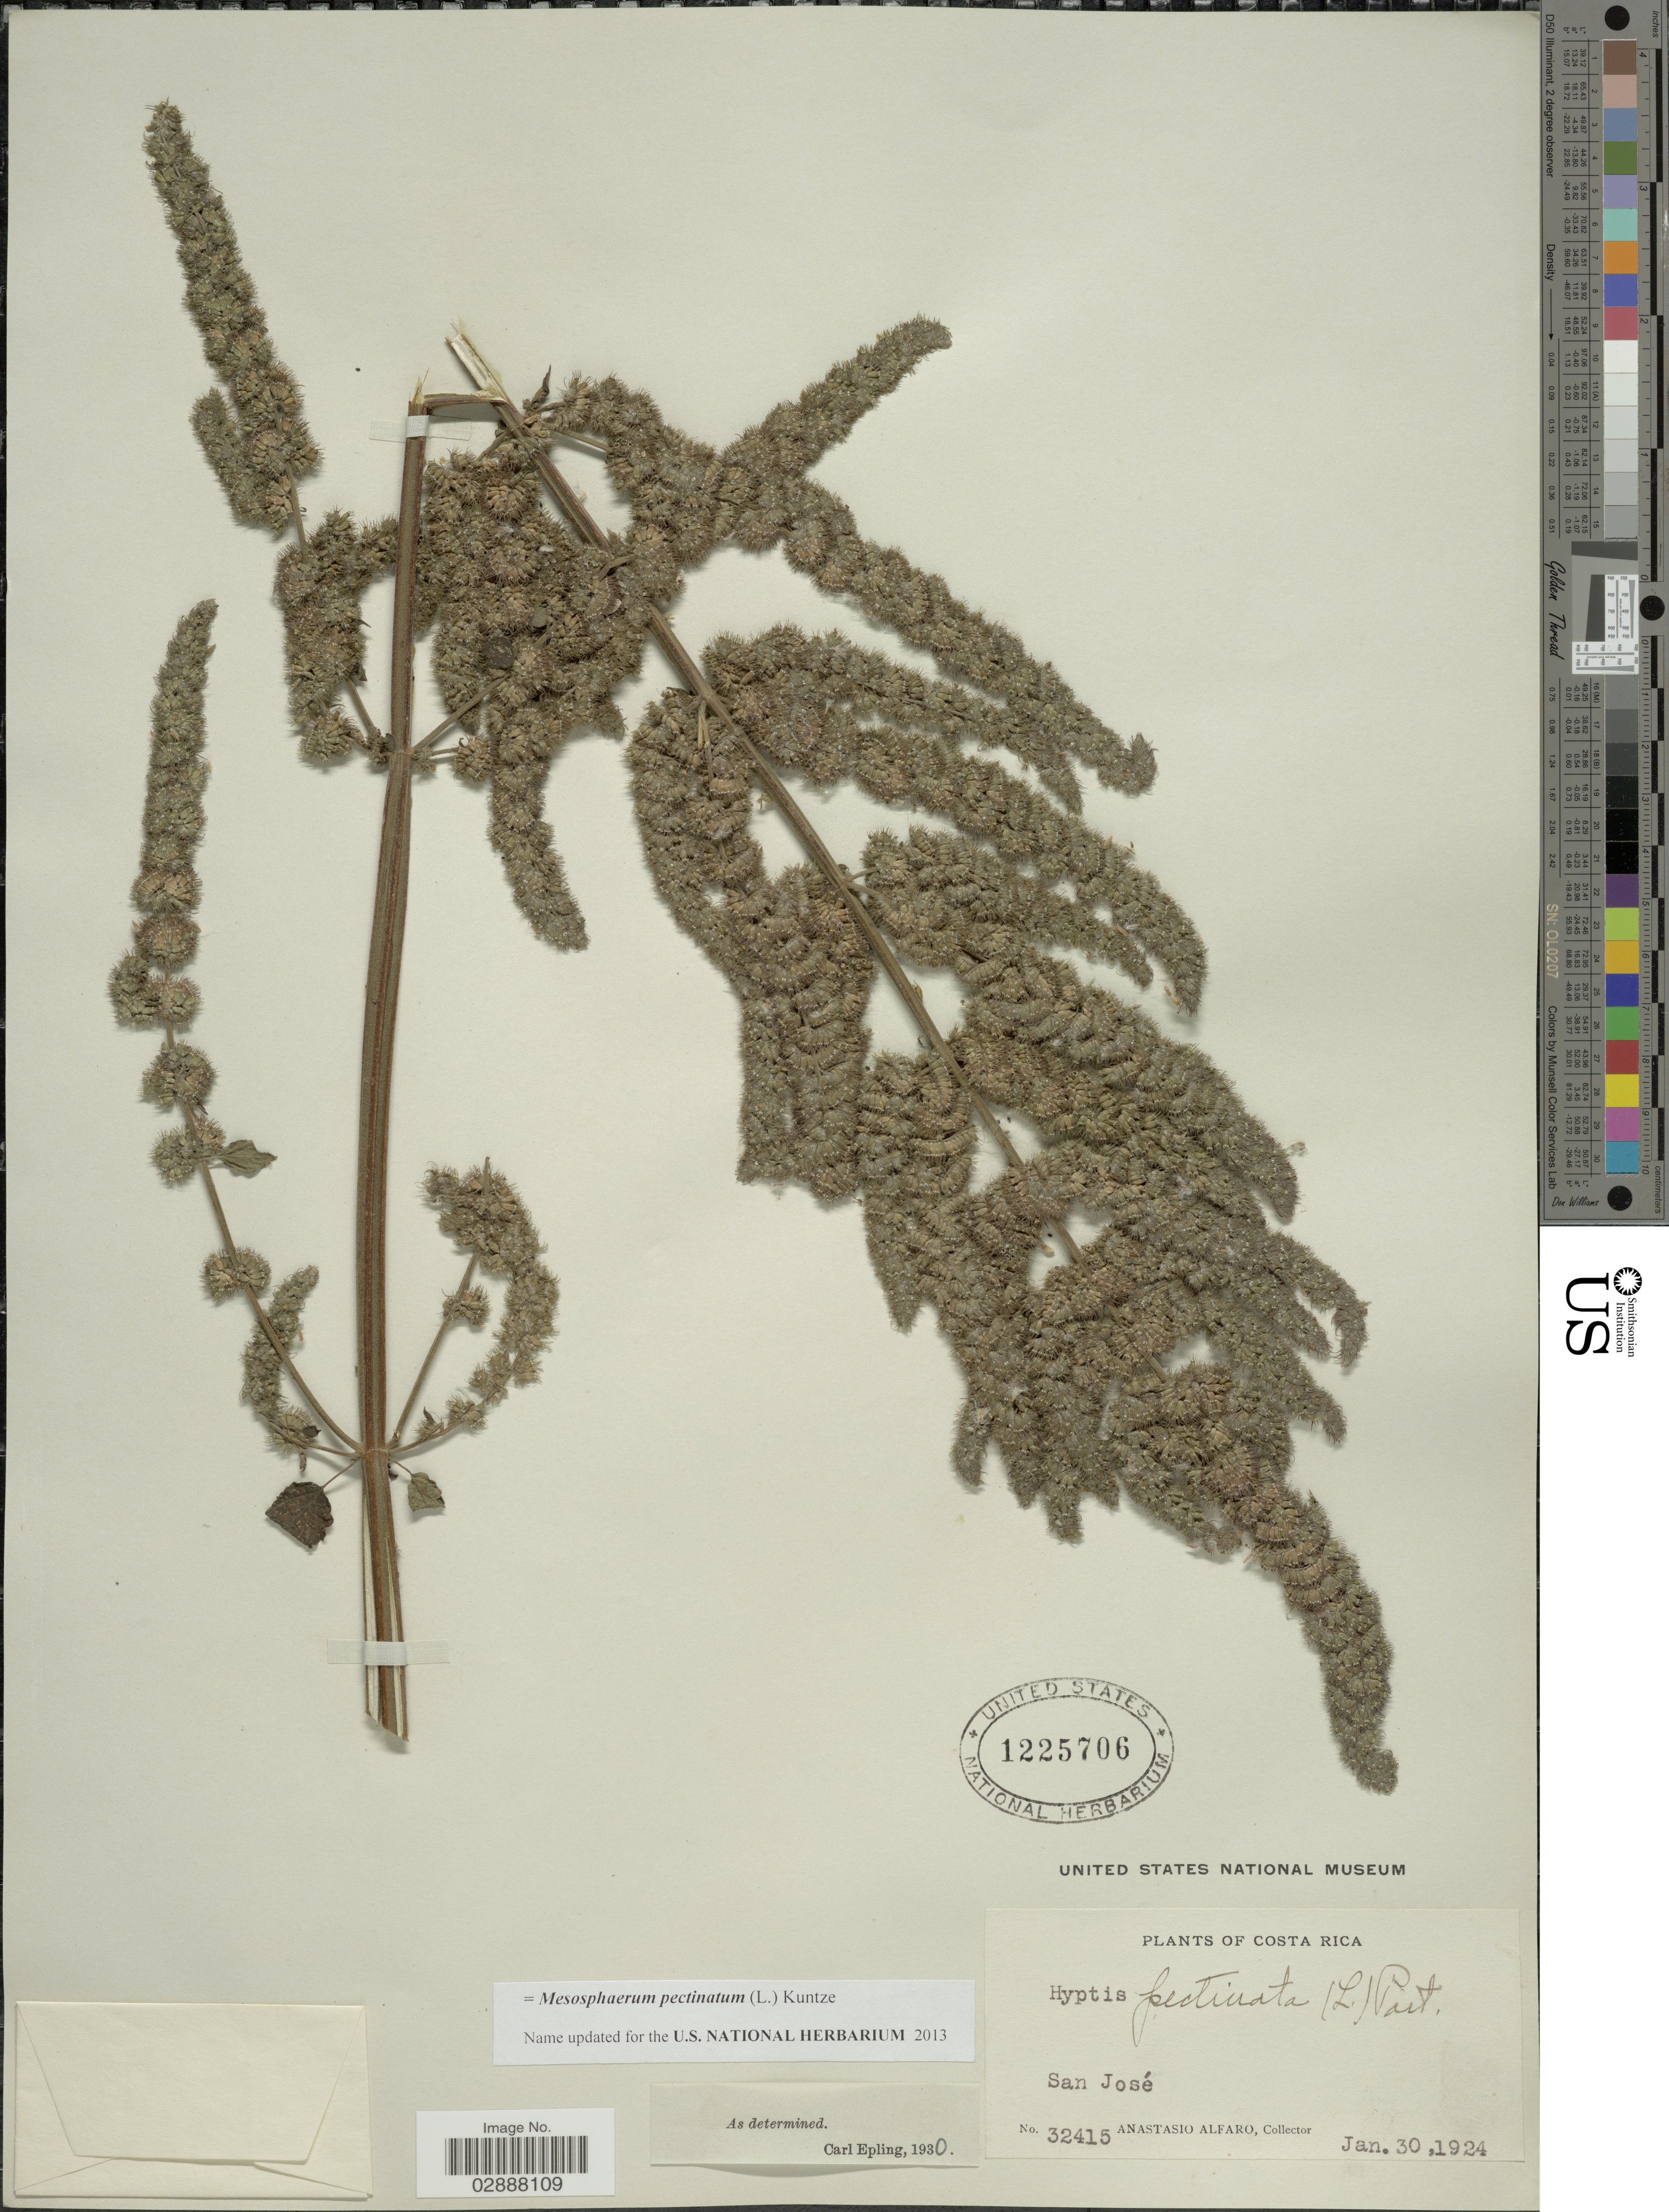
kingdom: Plantae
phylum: Tracheophyta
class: Magnoliopsida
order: Lamiales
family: Lamiaceae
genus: Mesosphaerum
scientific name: Mesosphaerum pectinatum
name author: (L.) Kuntze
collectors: A. Alfaro Gonzalez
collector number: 32415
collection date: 1924-01-30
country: Costa Rica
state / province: San José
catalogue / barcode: US 1225706